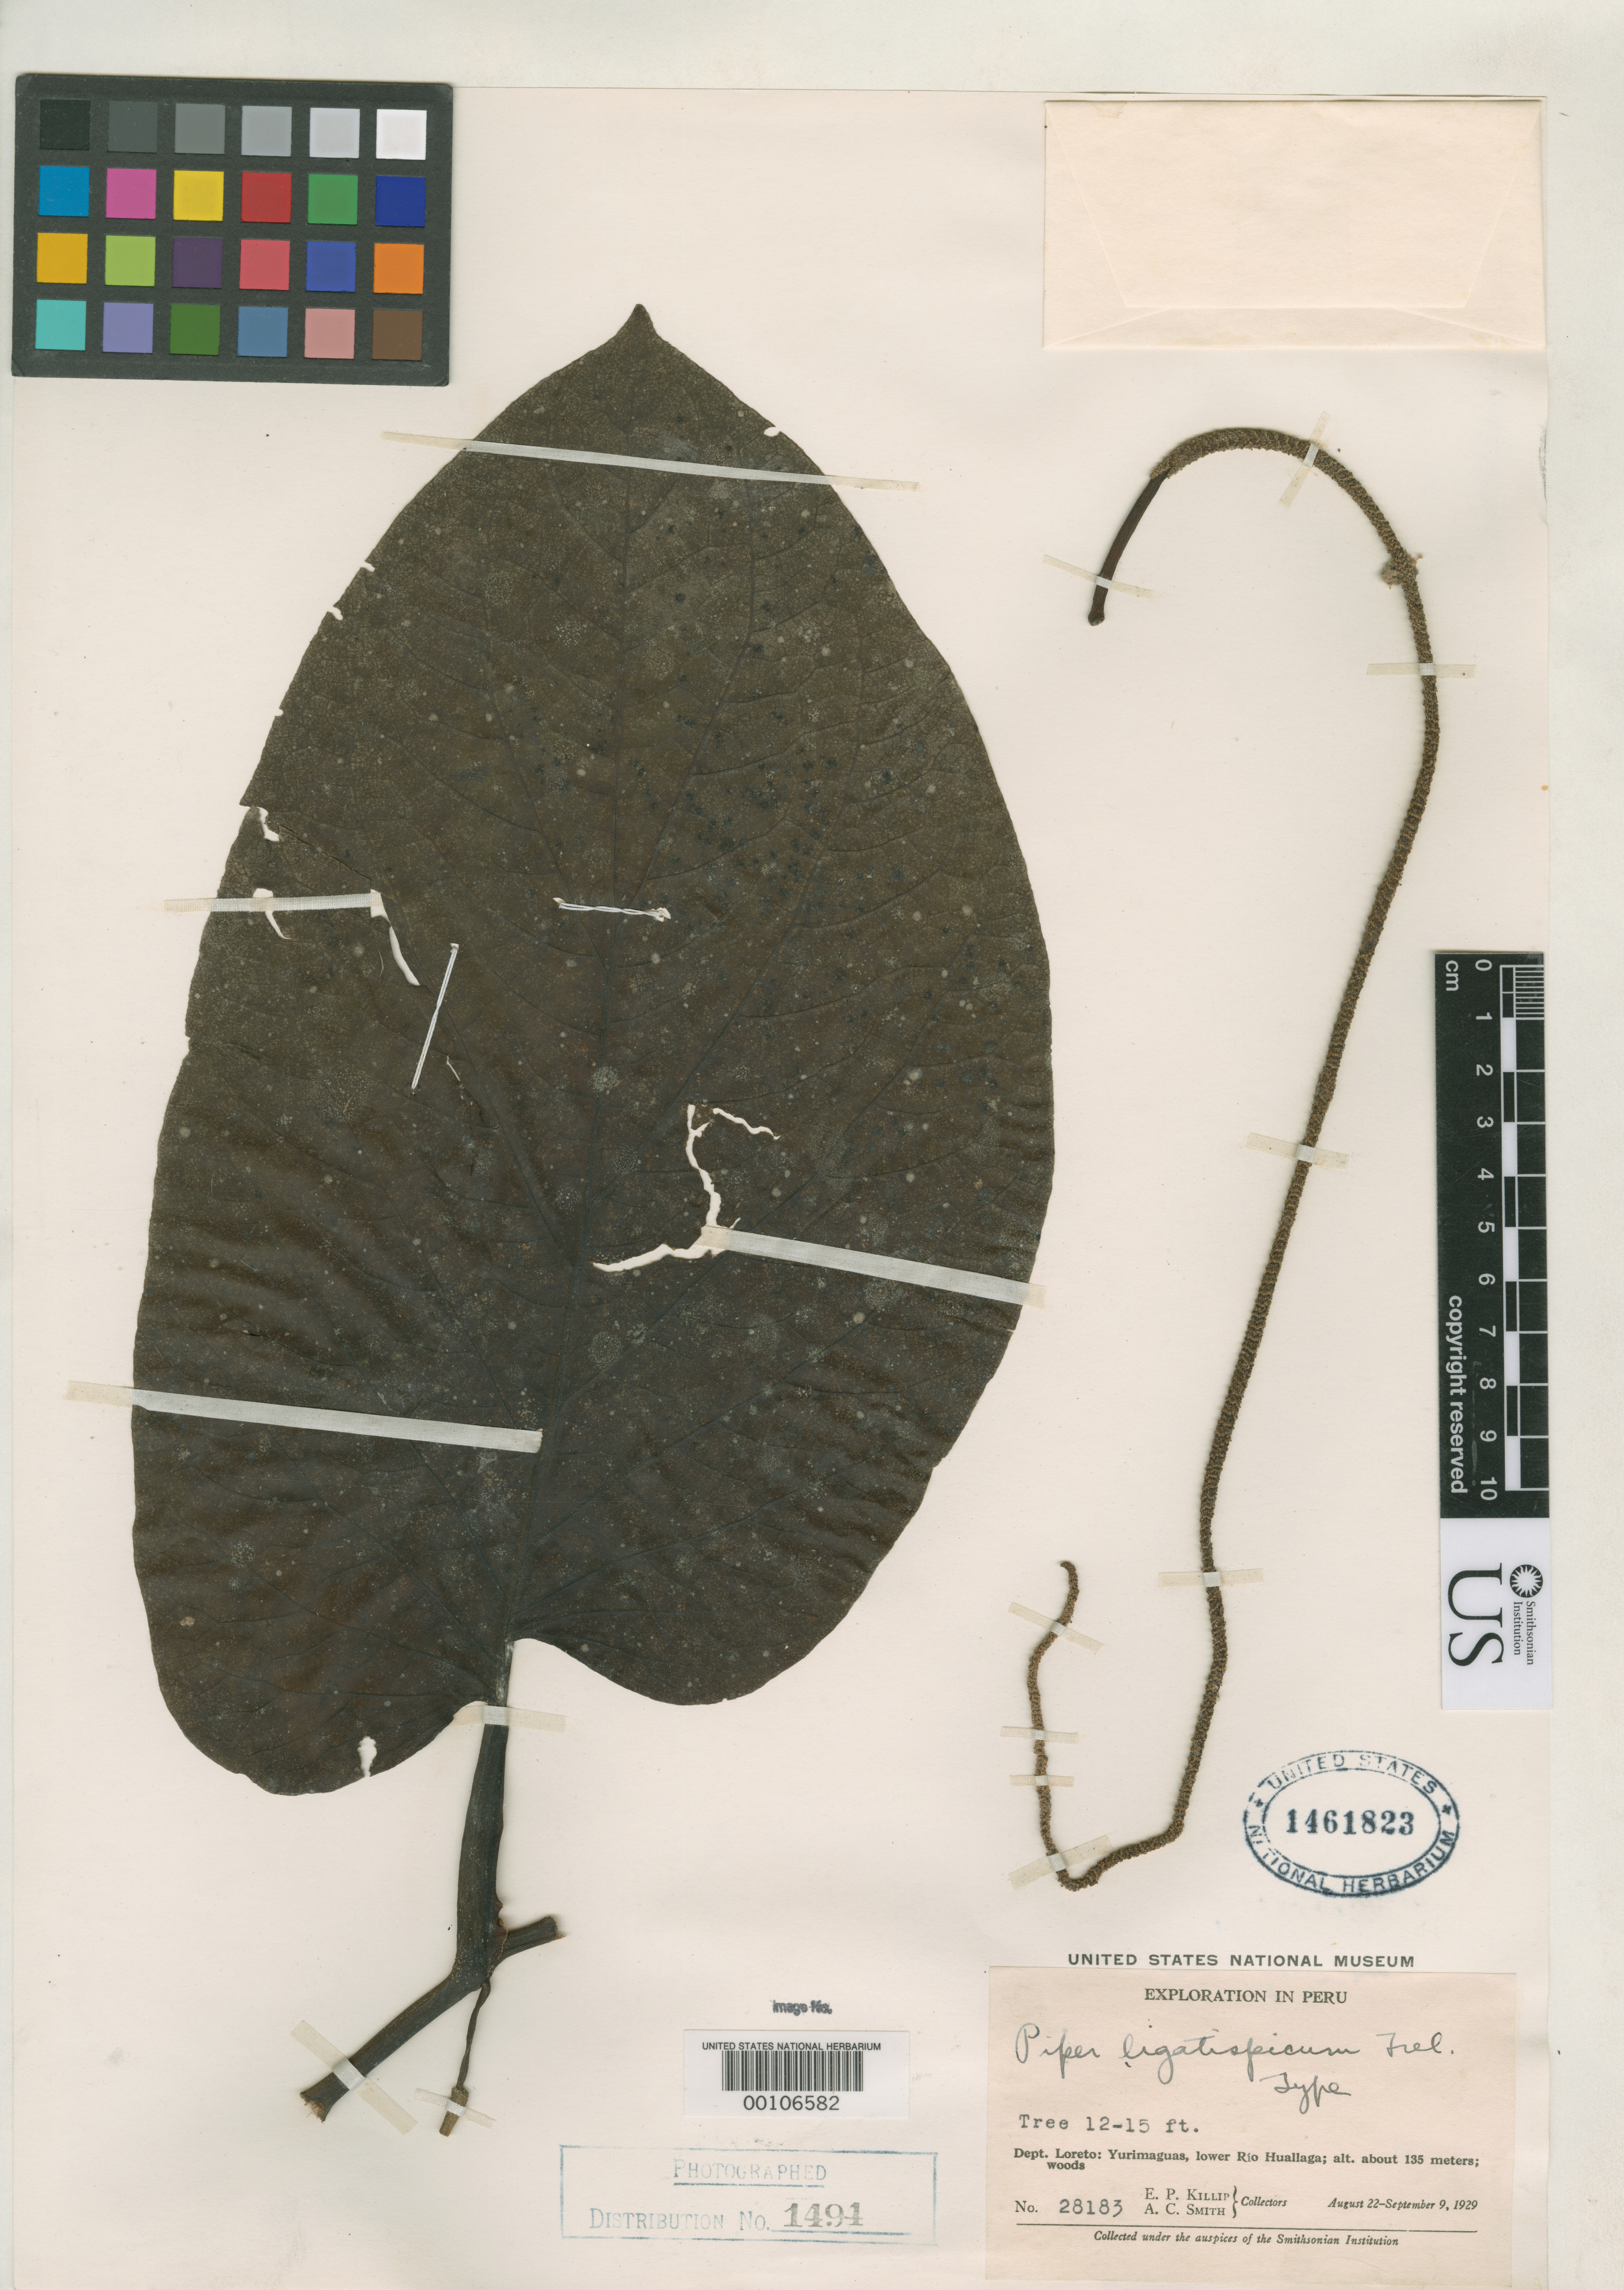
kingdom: Plantae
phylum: Tracheophyta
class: Magnoliopsida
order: Piperales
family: Piperaceae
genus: Piper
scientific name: Piper ligatispicum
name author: Trel. in J.F. Macbr.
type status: Holotype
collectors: E. P. Killip & A. C. Smith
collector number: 28183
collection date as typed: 22 Aug 1929 to 09 Sep 1929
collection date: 1929-08-22/1929-09-09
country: Peru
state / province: Loreto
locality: Yurimaguas, lower Rio Huallaga.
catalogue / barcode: US 1461823